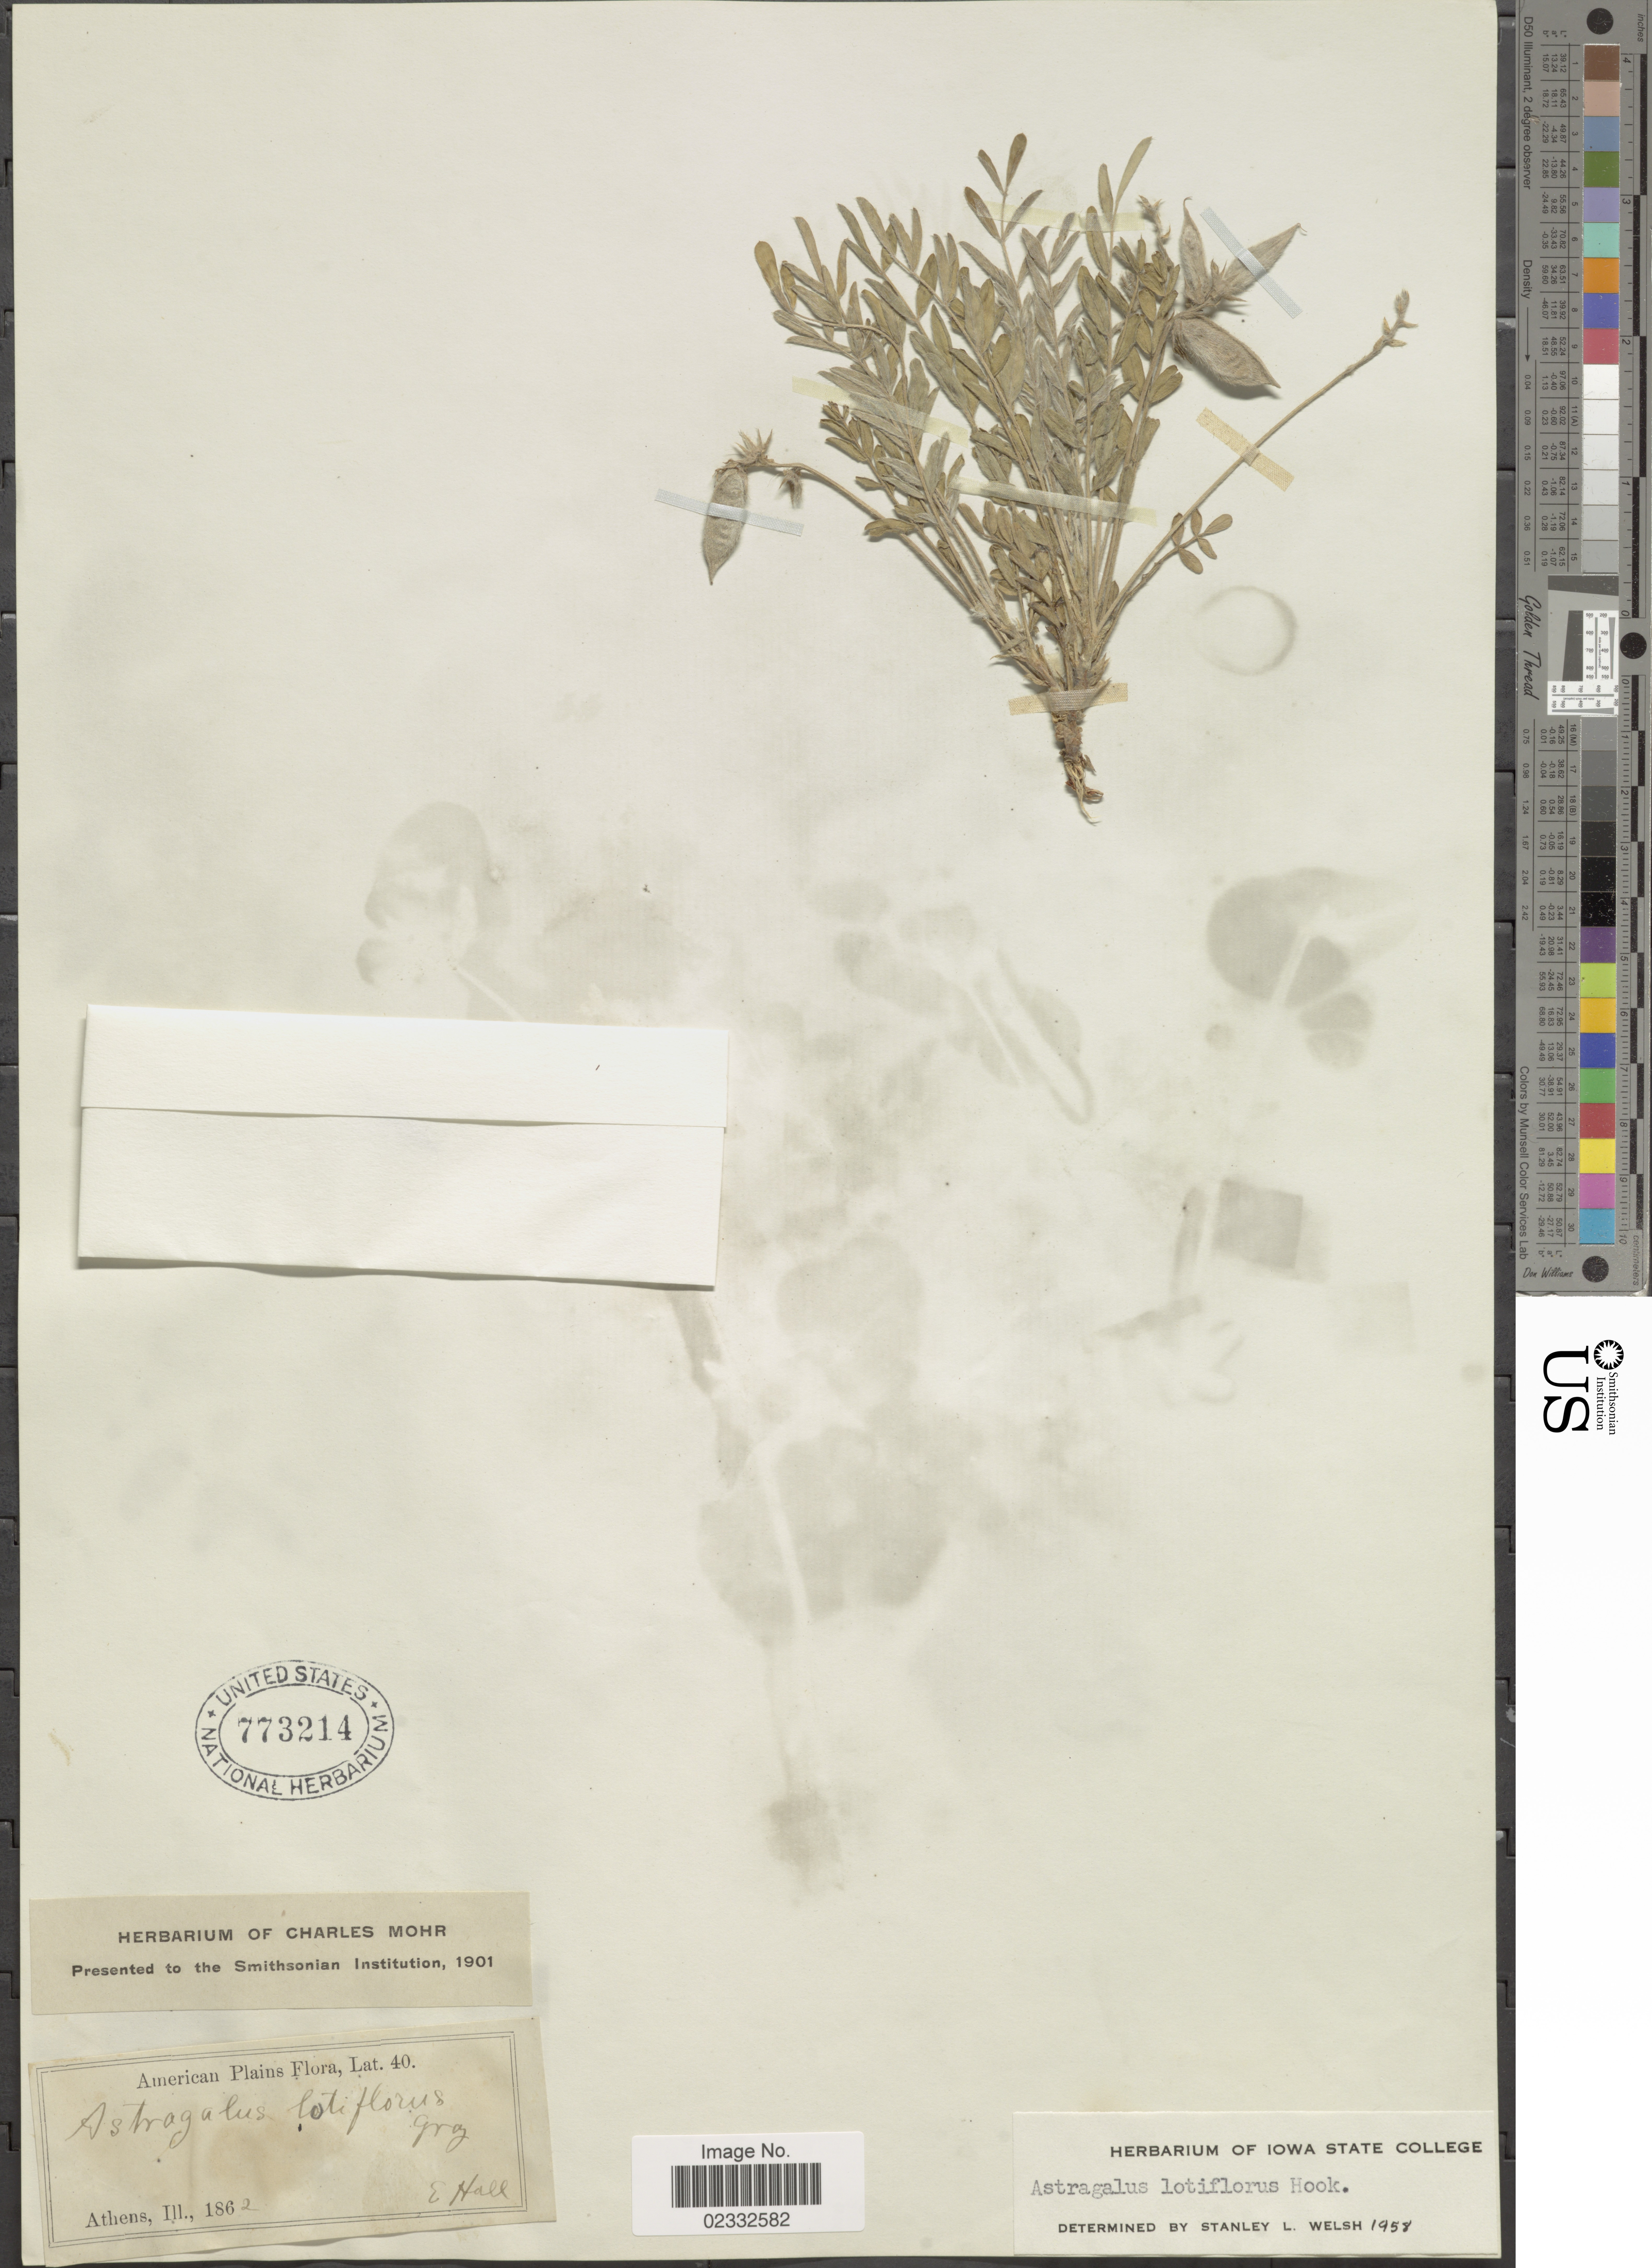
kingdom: Plantae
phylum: Tracheophyta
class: Magnoliopsida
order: Fabales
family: Fabaceae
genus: Astragalus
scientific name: Astragalus lotiflorus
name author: Hook.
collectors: E. Hall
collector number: s..n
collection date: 1862-03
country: United States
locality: American Plains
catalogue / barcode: US 773214